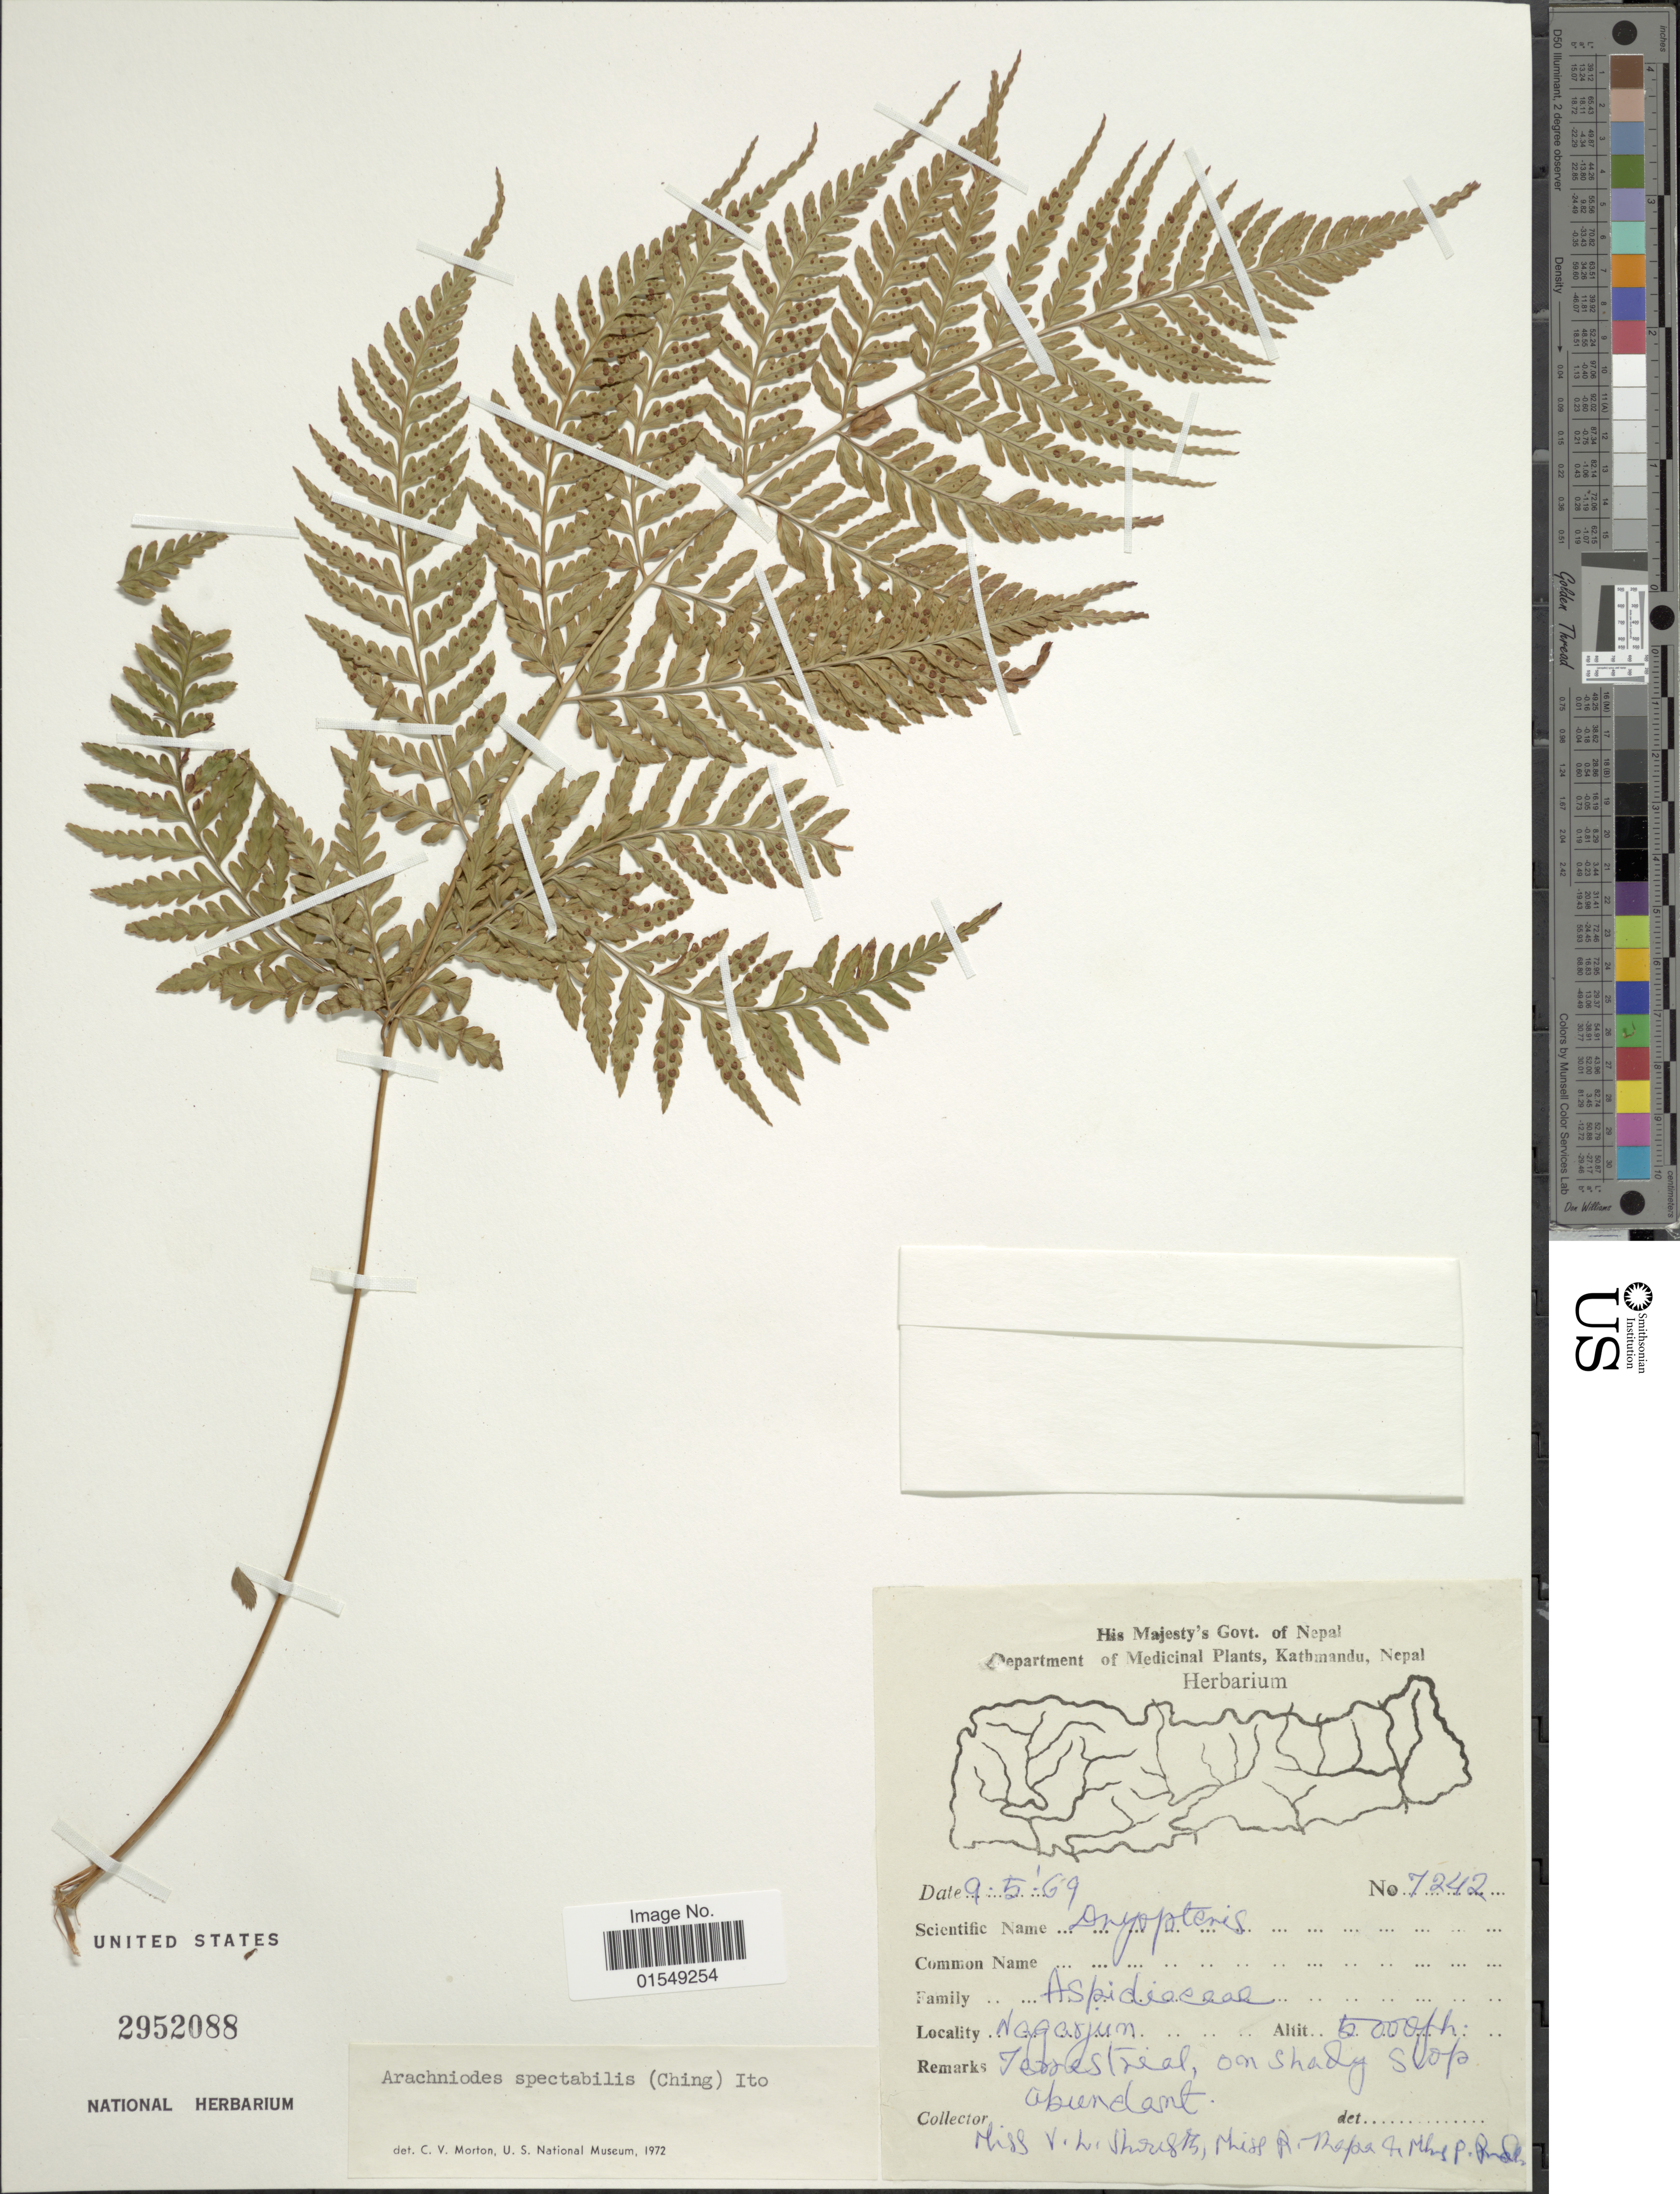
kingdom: Plantae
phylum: Tracheophyta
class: Polypodiopsida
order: Polypodiales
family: Dryopteridaceae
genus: Arachniodes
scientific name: Arachniodes spectabilis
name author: (Ching) Ching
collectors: V. Shrestha, R. Thapa & P. Pradhan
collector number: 7242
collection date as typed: Transcribed d/m/y: 9/5/69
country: Nepal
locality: Nagarjun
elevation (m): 1524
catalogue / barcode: US 2952088